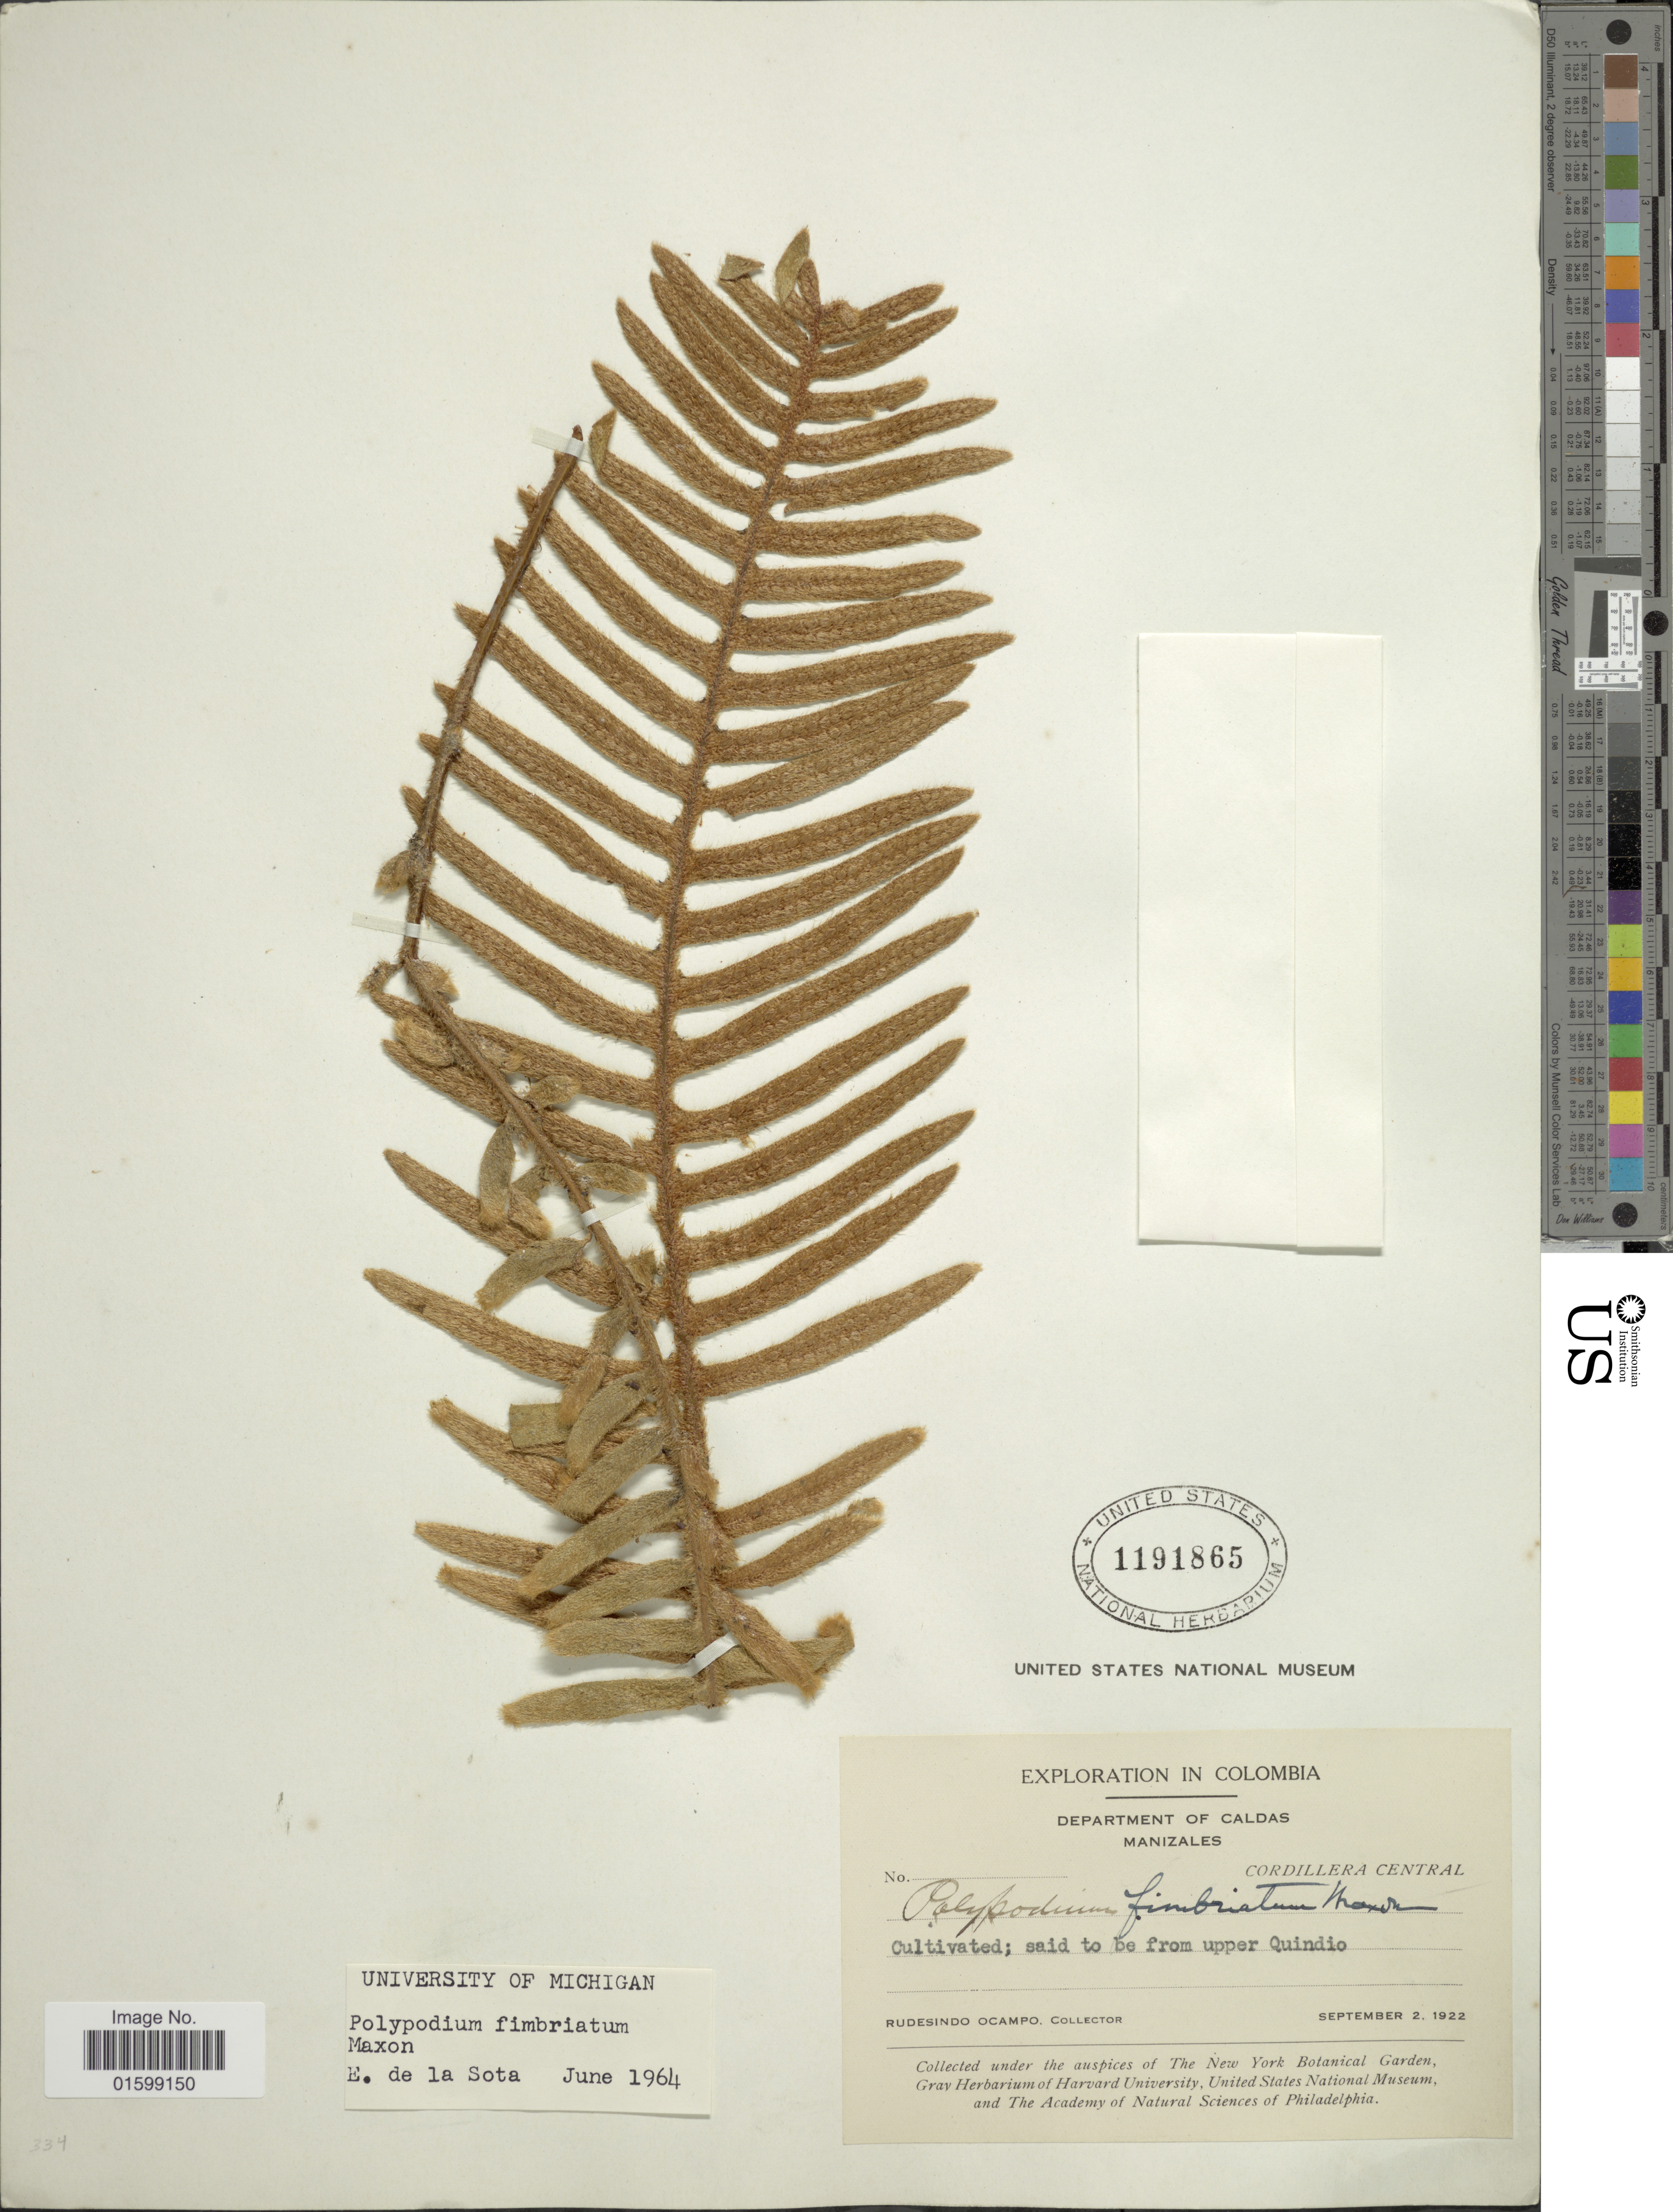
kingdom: Plantae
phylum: Tracheophyta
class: Polypodiopsida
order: Polypodiales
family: Polypodiaceae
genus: Pleopeltis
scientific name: Pleopeltis fimbriata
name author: (Maxon) A.R. Sm.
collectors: R. Ocampo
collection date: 1922-09-02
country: Colombia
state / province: Caldas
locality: Manizales, Quindio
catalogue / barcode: US 1191865